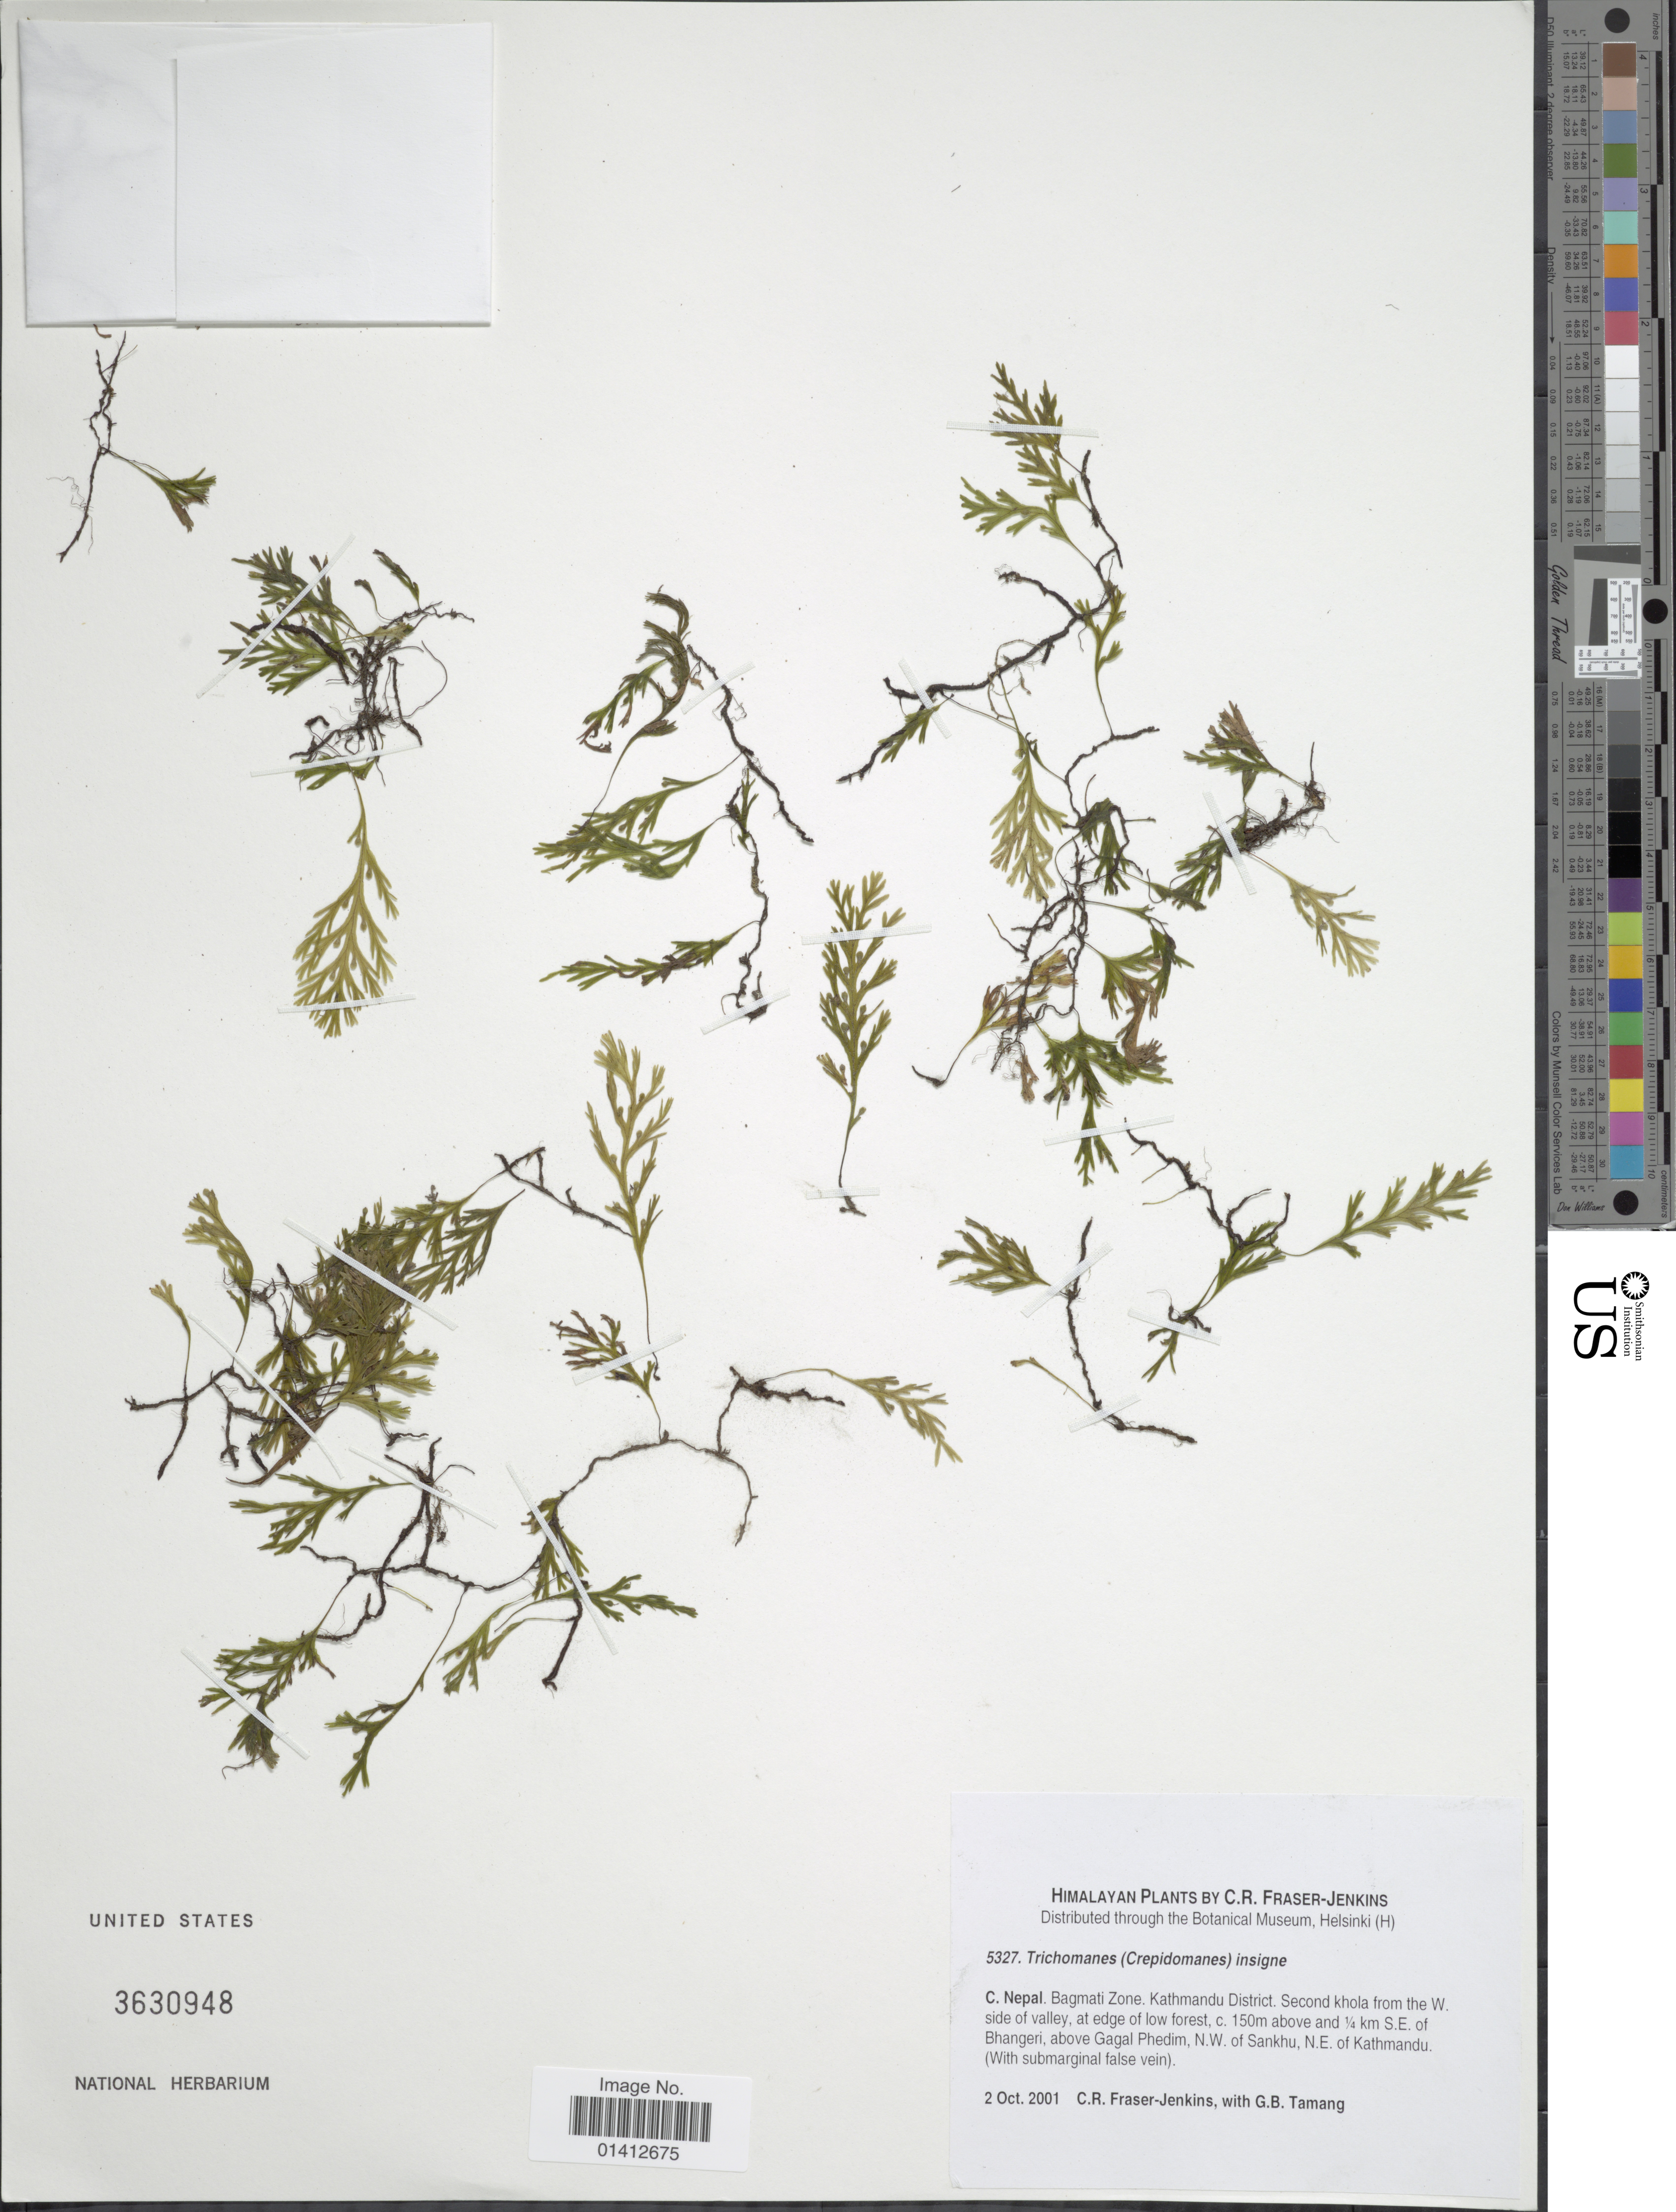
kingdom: Plantae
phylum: Tracheophyta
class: Polypodiopsida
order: Hymenophyllales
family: Hymenophyllaceae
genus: Crepidomanes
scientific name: Crepidomanes insigne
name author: (Bosch) C.X. Fu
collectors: C. R. Fraser-Jenkins & G. Tamang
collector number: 5327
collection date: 2001-10-02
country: Nepal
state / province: Bagmati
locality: C. Nepal, bagmati Zone. Kathmandu District. Second khola from the W . side of valley, c. 150m above and ¼ km S.E. of Bhangeri, above Gagal Phedim, N.W. of Sankhu, N.E. of Kathmandu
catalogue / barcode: US 3630948